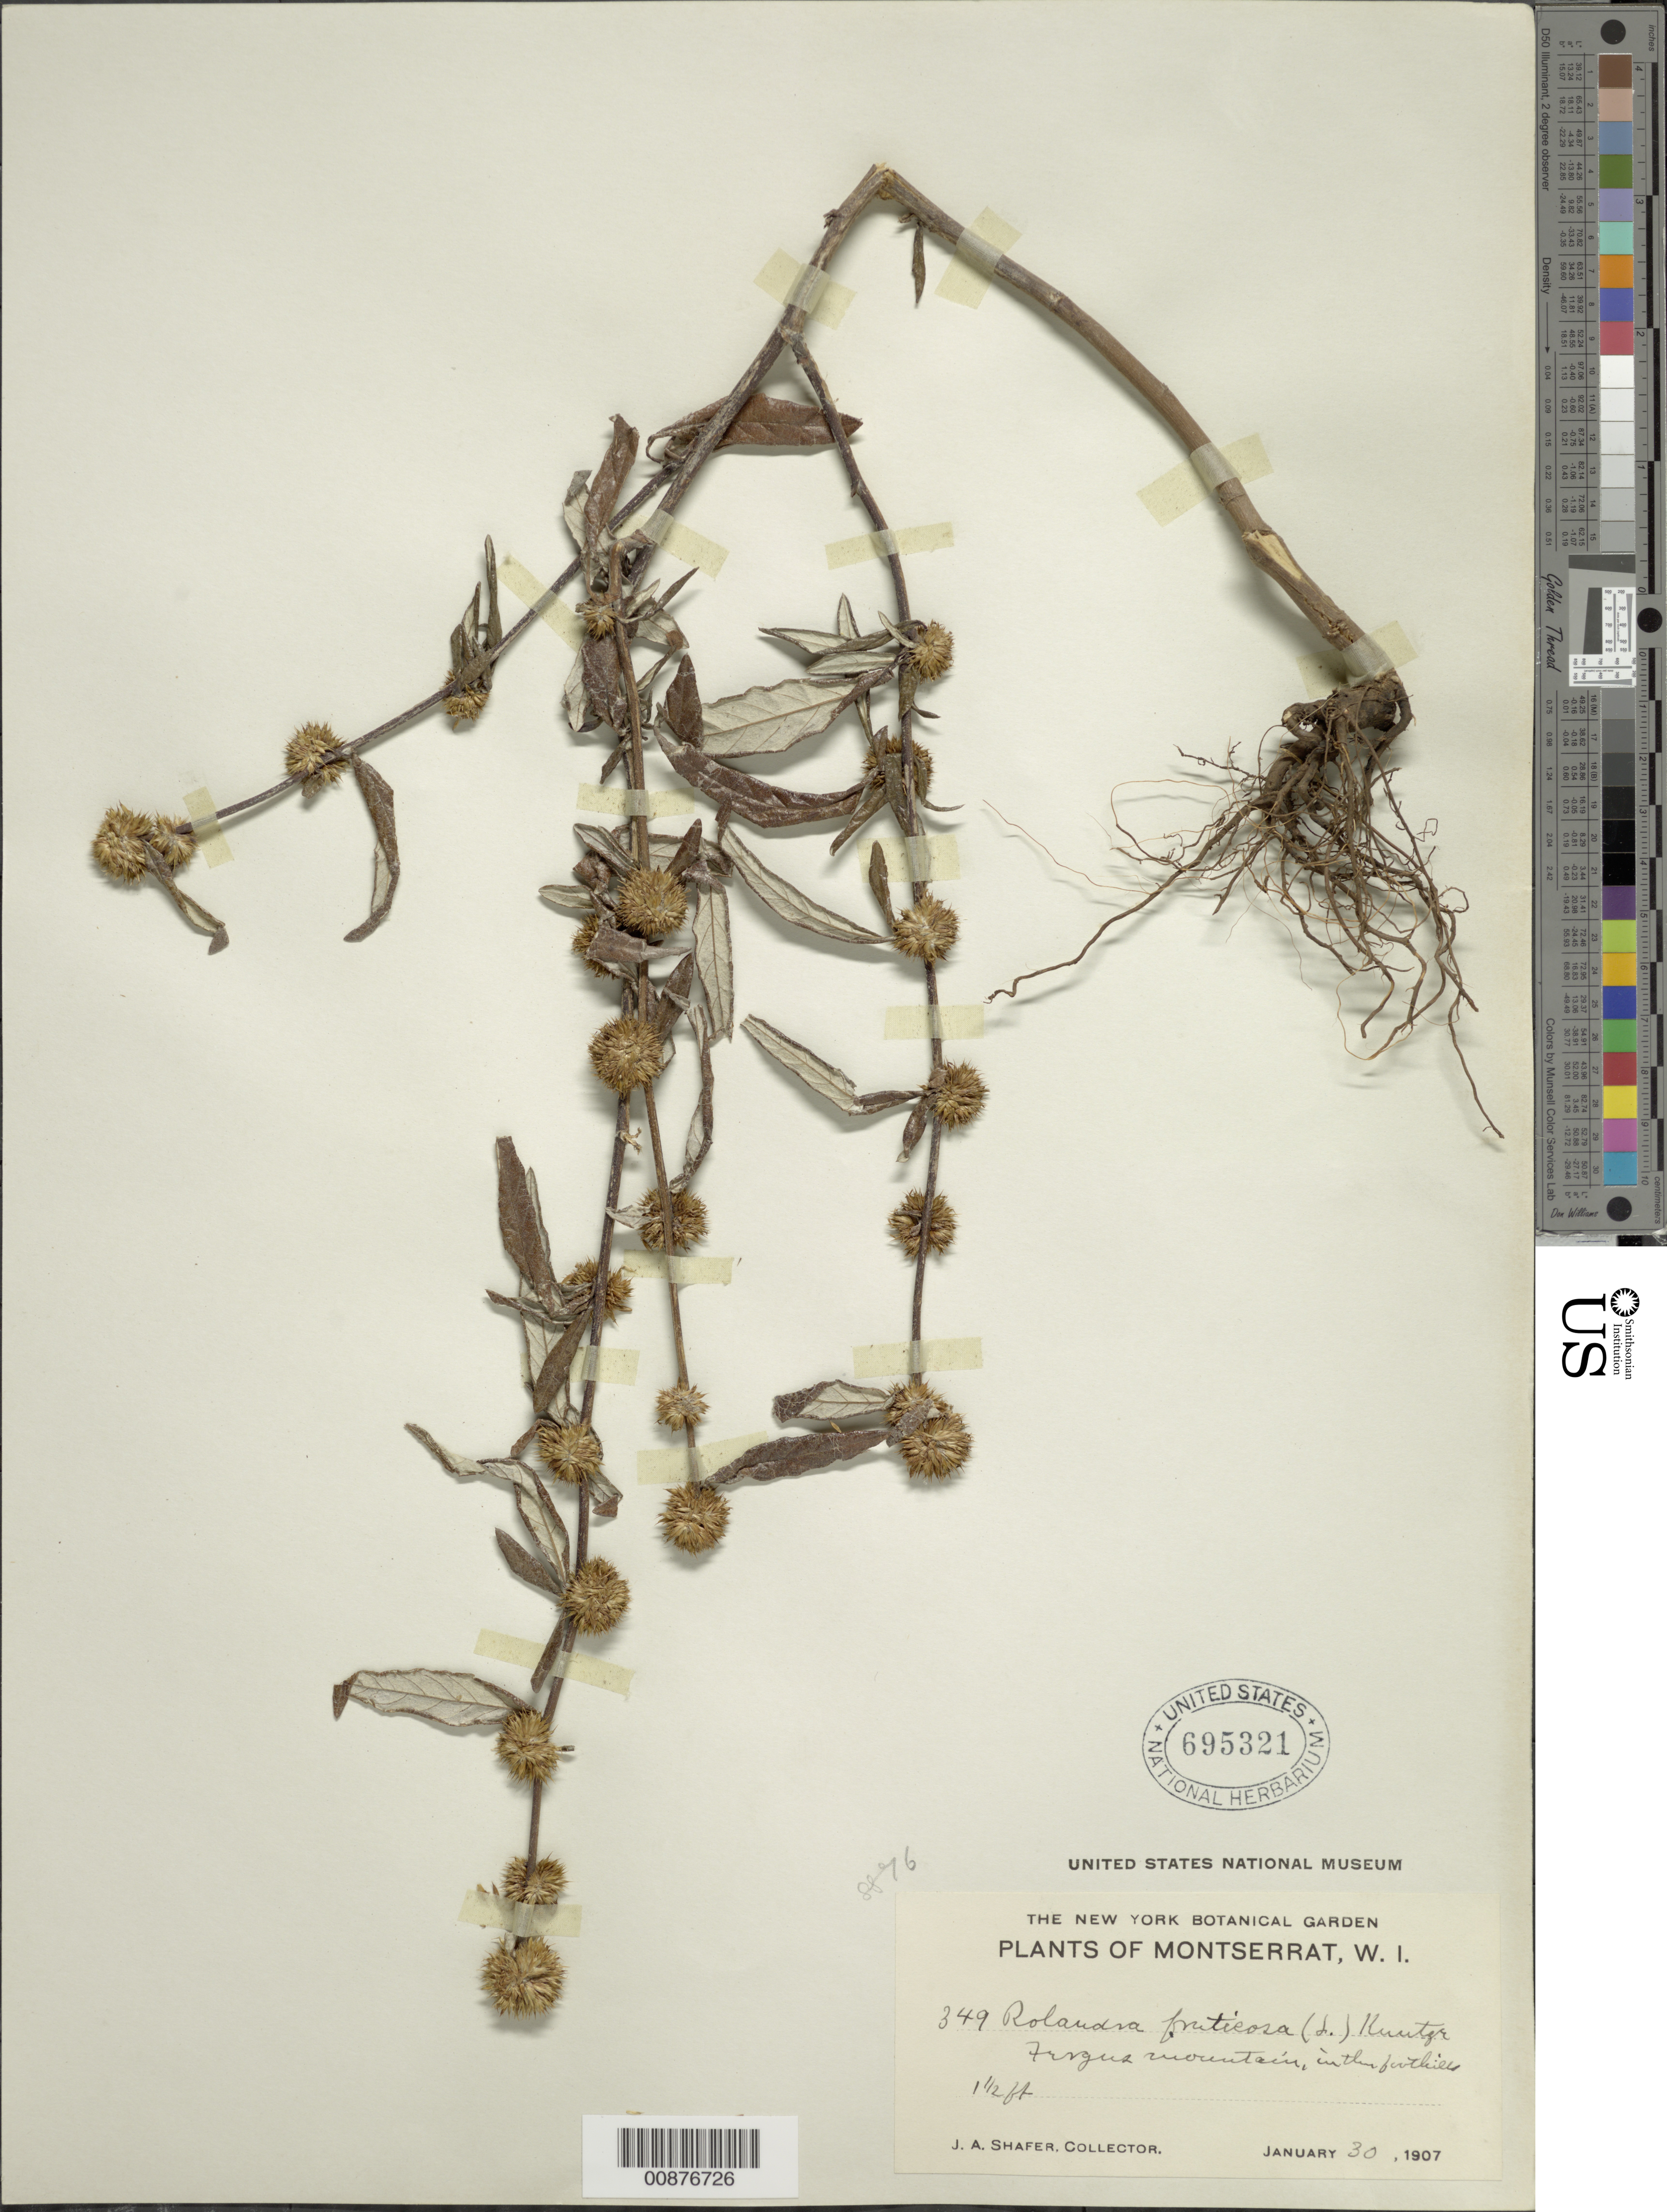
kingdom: Plantae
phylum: Tracheophyta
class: Magnoliopsida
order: Asterales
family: Asteraceae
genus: Rolandra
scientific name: Rolandra fruticosa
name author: (L.) Kuntze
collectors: J. A. Shafer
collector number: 349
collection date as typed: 30 Jan 1907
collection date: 1907-01-30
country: Montserrat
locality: Frugus (sp?) Mountain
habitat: Foothills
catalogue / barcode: US 695321